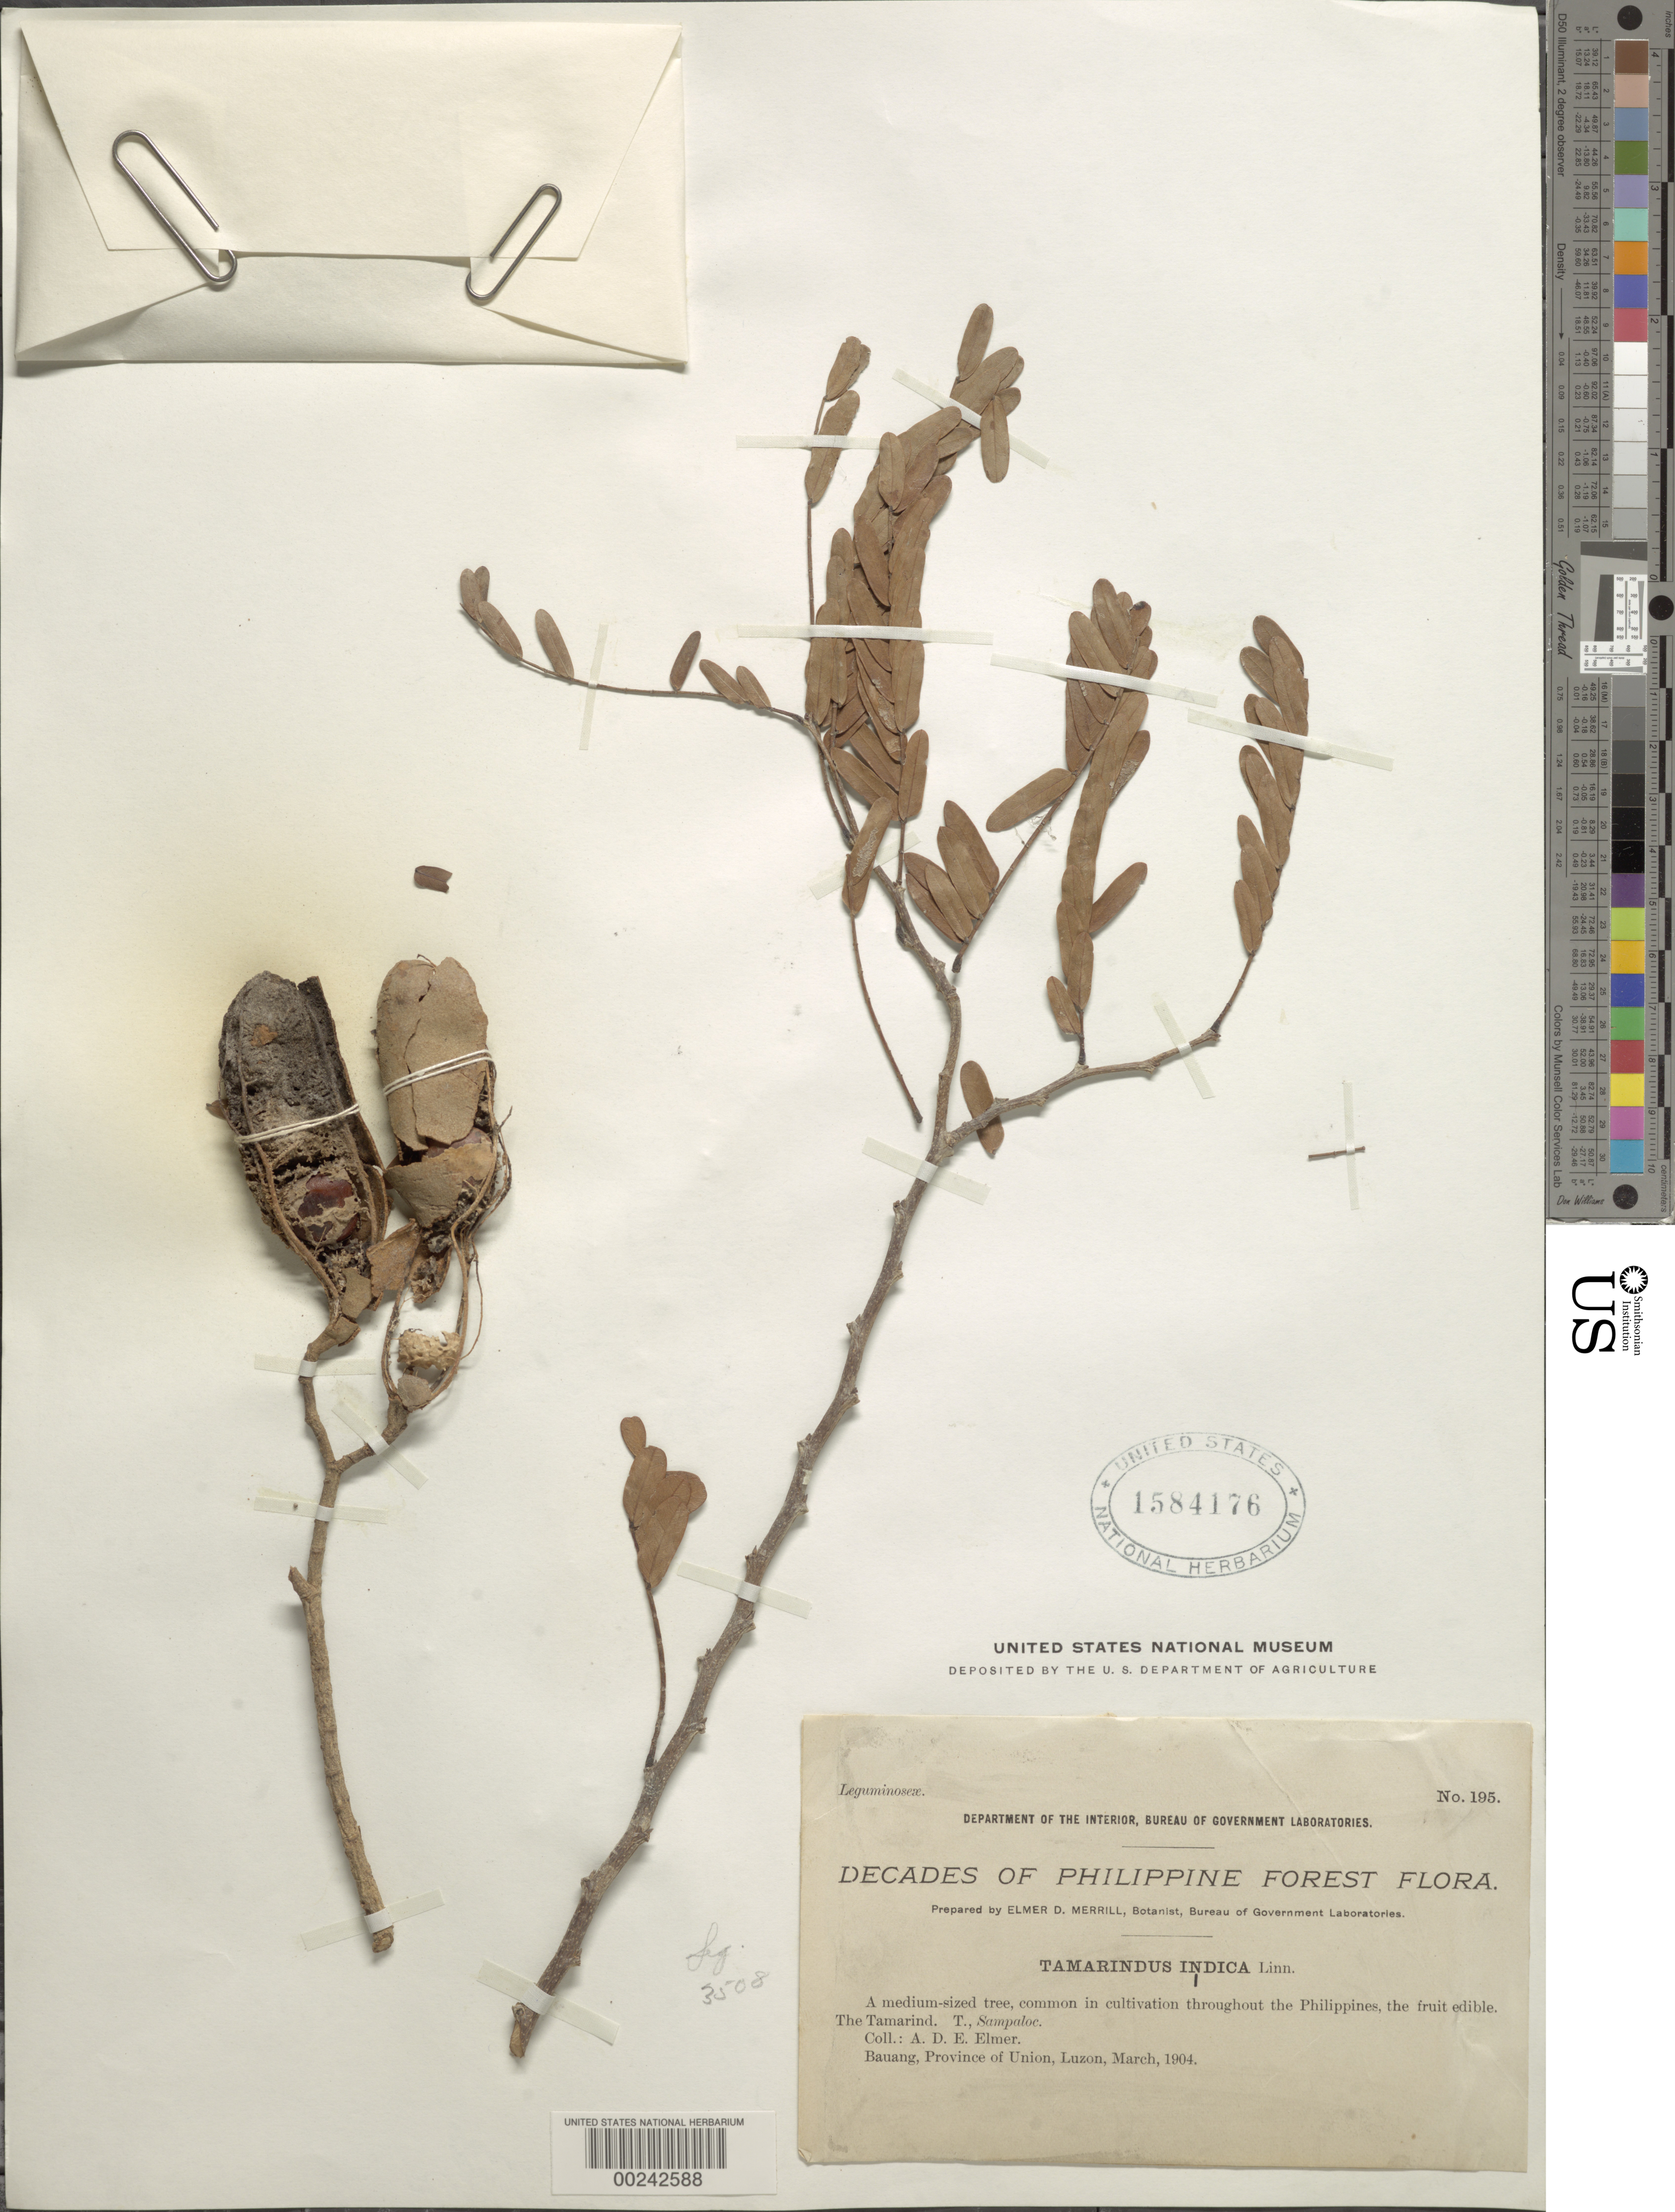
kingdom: Plantae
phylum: Tracheophyta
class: Magnoliopsida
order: Fabales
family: Fabaceae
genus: Tamarindus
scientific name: Tamarindus indica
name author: L.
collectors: A. D. E. Elmer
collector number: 195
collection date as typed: Mar 1904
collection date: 1904-03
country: Philippines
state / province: Ilocos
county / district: La Union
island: Luzon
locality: Bauang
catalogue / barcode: US 1584176